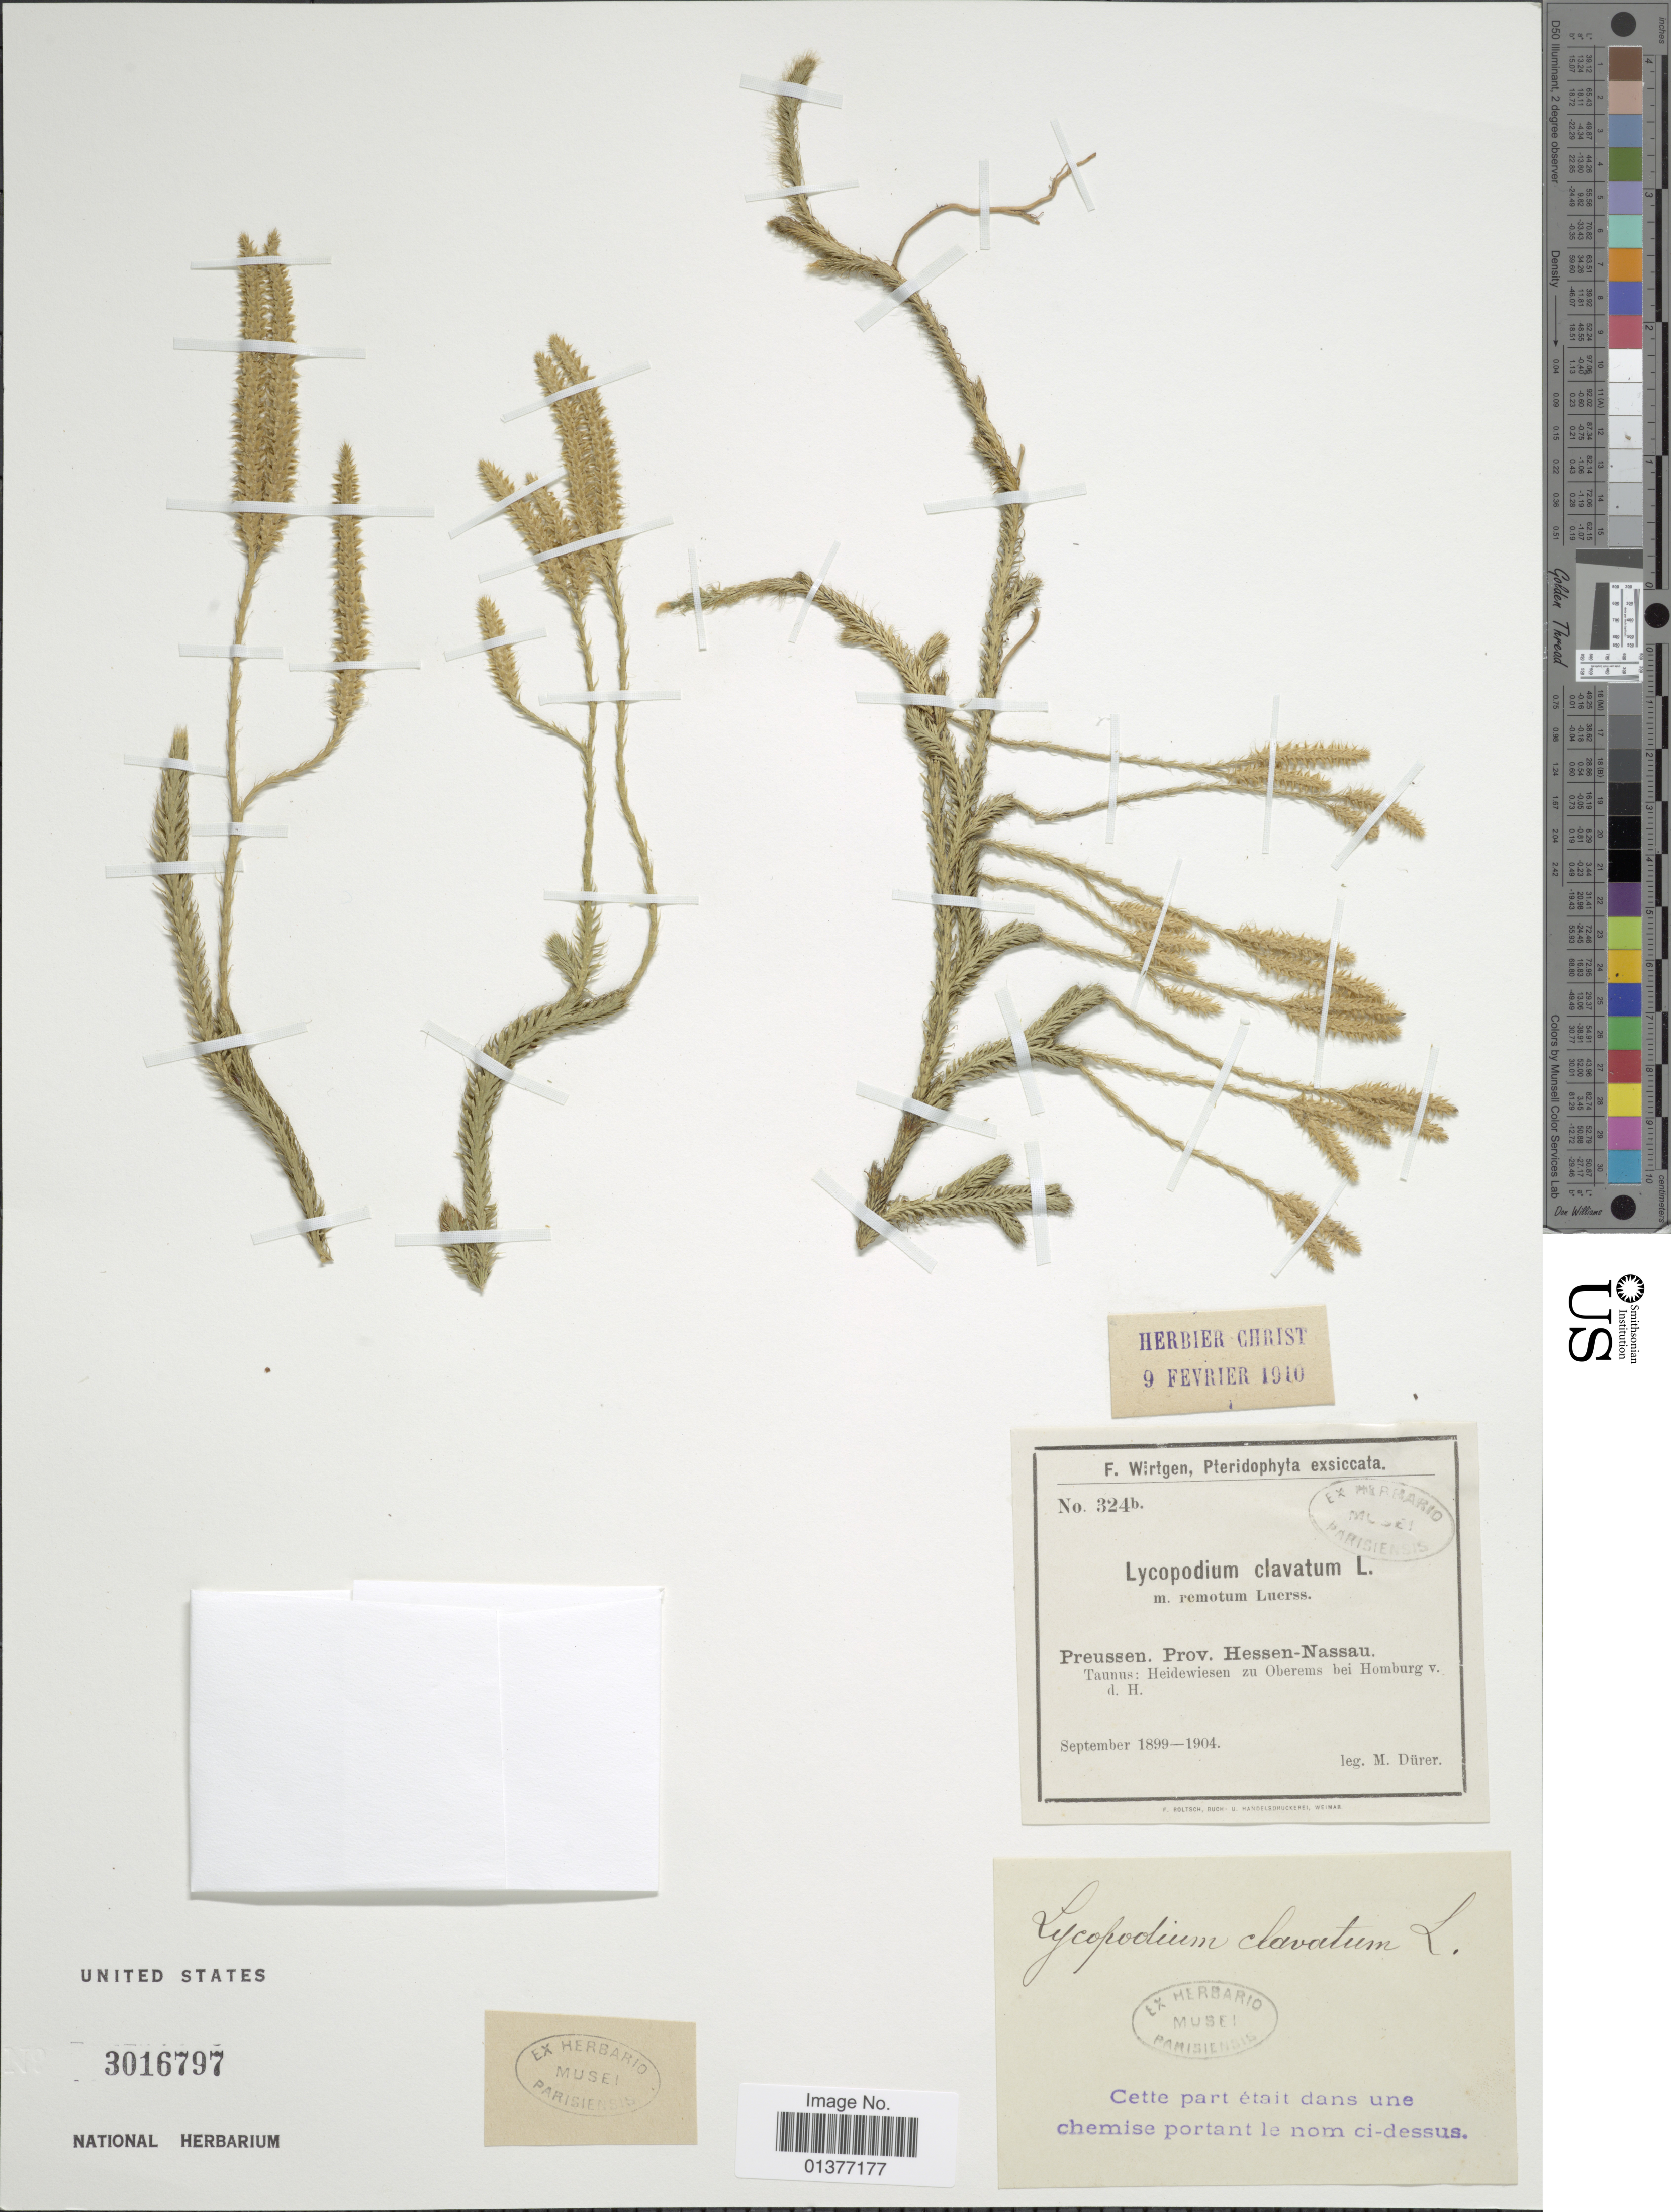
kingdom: Plantae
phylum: Tracheophyta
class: Lycopodiopsida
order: Lycopodiales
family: Lycopodiaceae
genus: Lycopodium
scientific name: Lycopodium clavatum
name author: L.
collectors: M. Durer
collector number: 324b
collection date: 1899-09/1904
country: Germany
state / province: Hesse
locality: Preussen, Prov. Hessen-Nassau, Taunus: Heidewiesen zu Oberens bei Homburg v. d. H.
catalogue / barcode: US 3016797